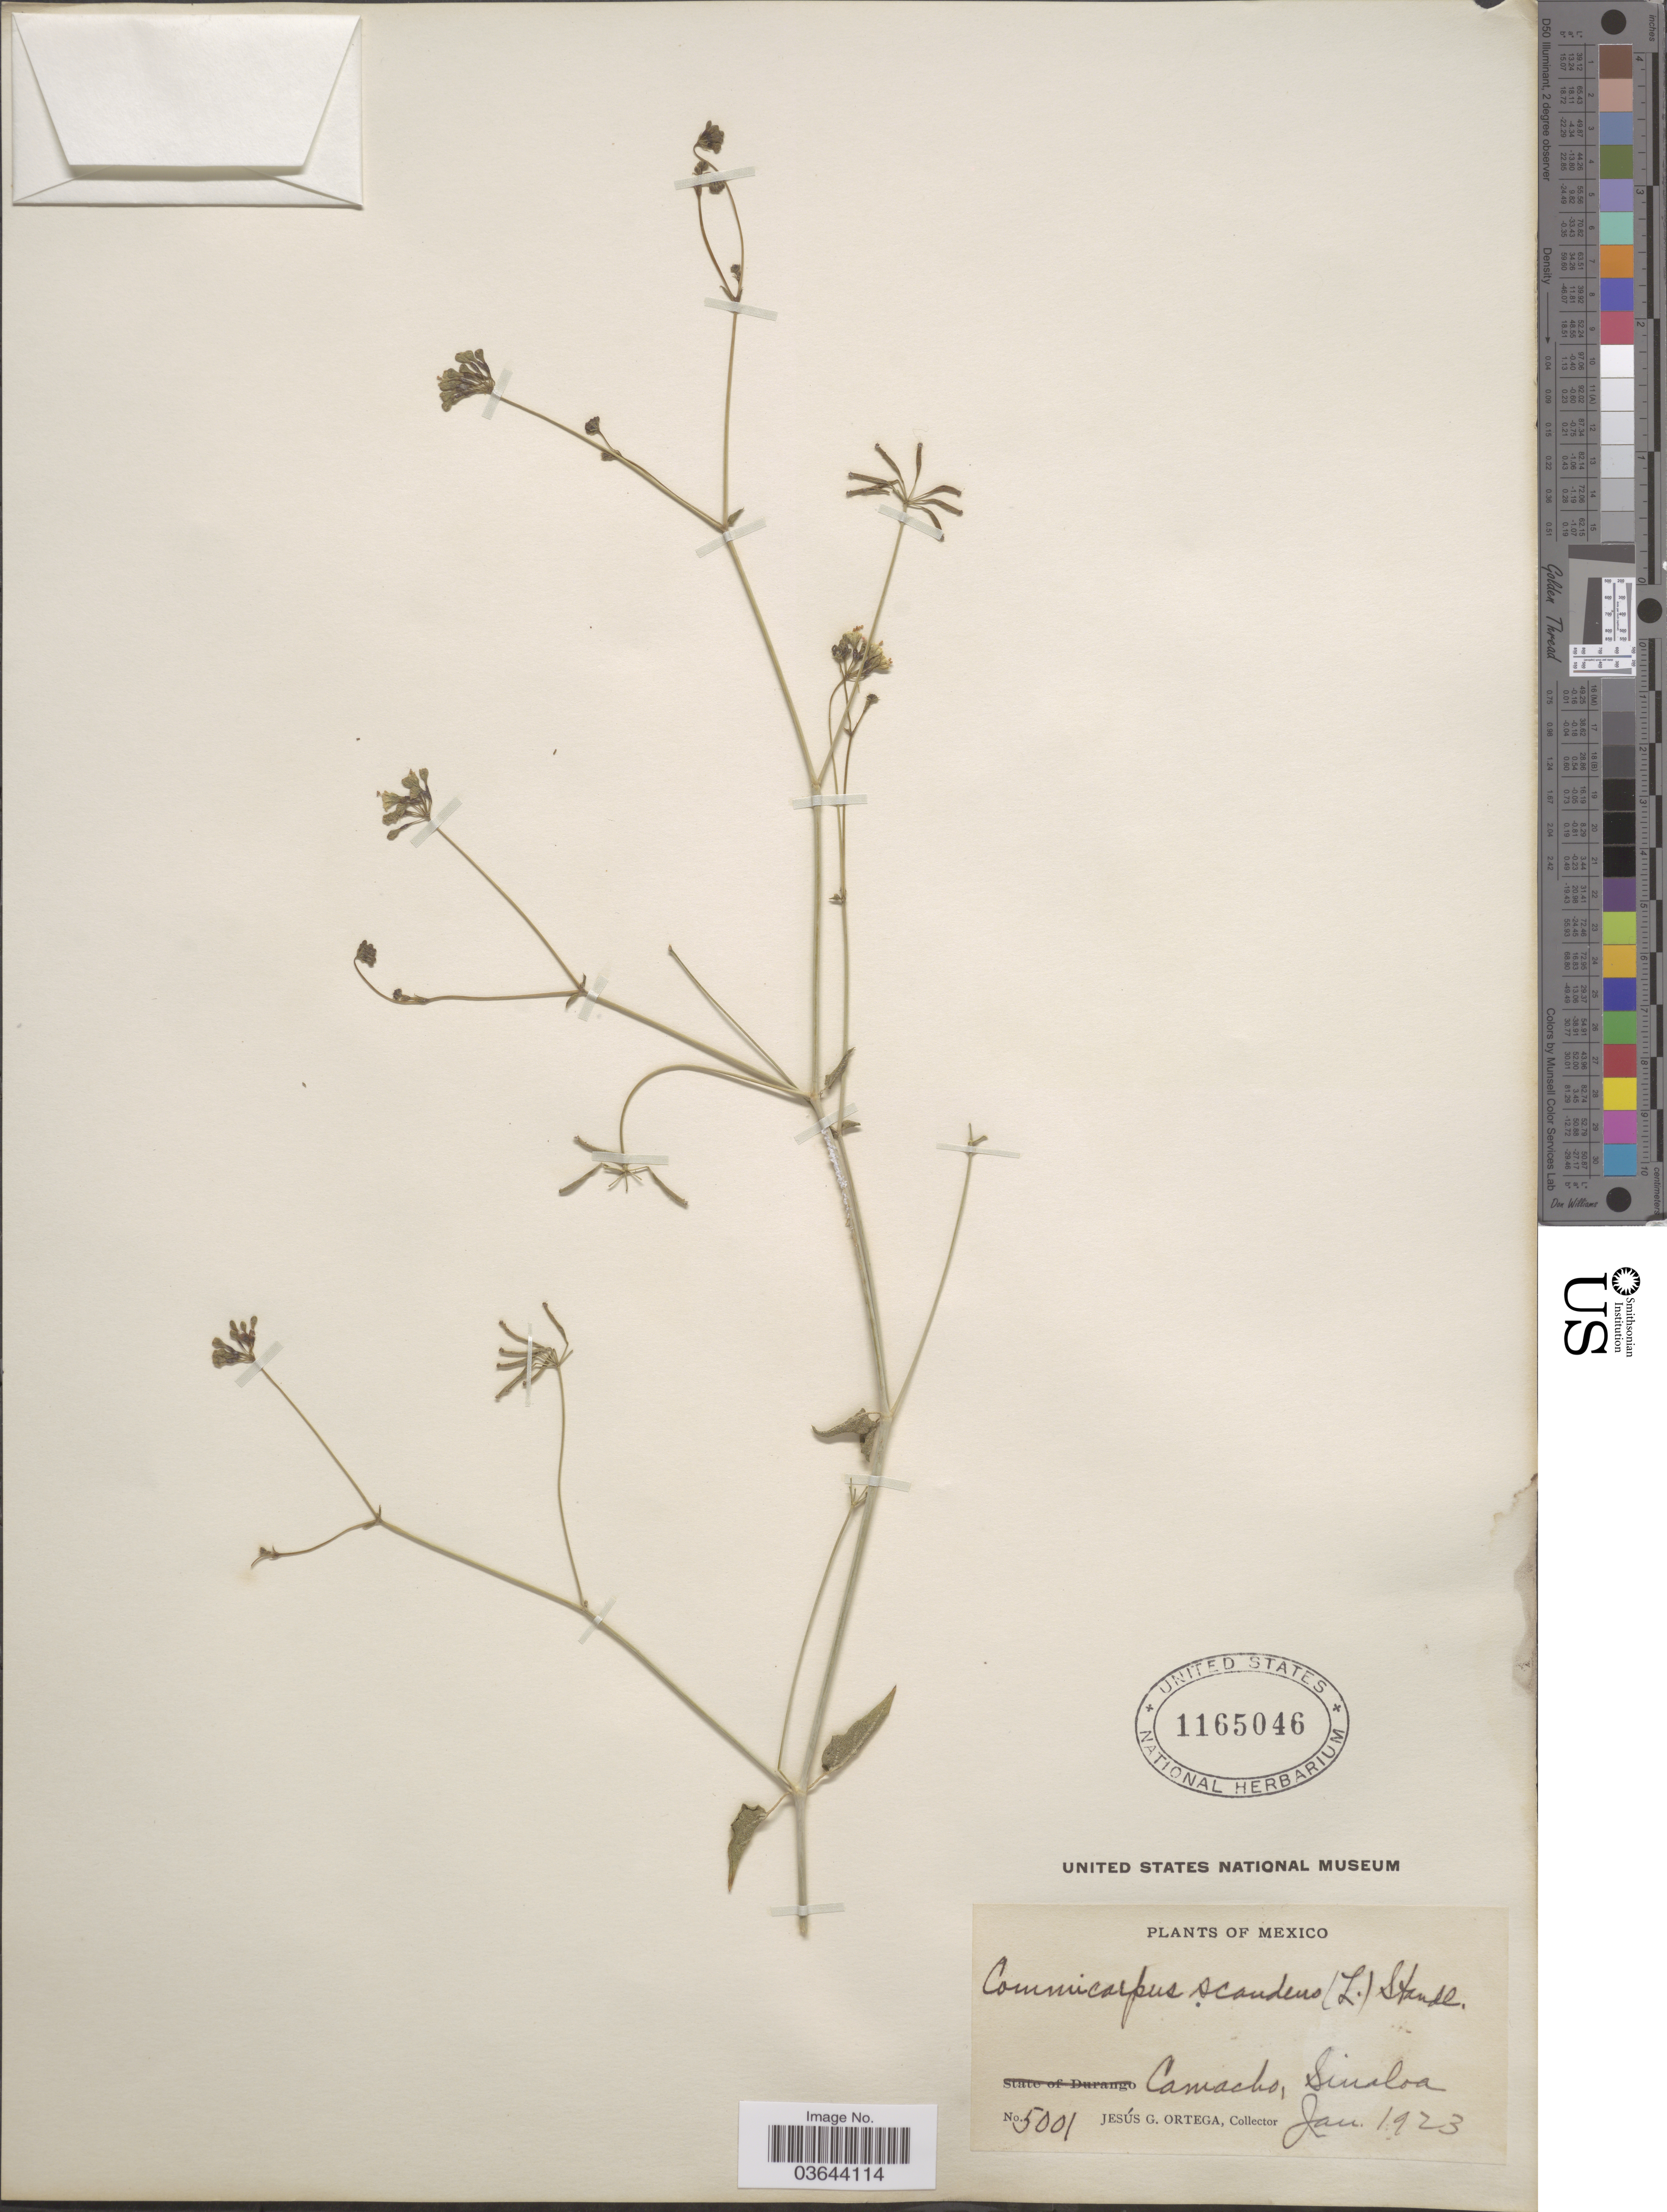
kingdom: Plantae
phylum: Tracheophyta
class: Magnoliopsida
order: Caryophyllales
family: Nyctaginaceae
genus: Commicarpus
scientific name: Commicarpus scandens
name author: (L.) Standl.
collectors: J. Ortega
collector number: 5001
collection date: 1923-01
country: Mexico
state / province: Sinaloa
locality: Camacho.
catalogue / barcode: US 1165046